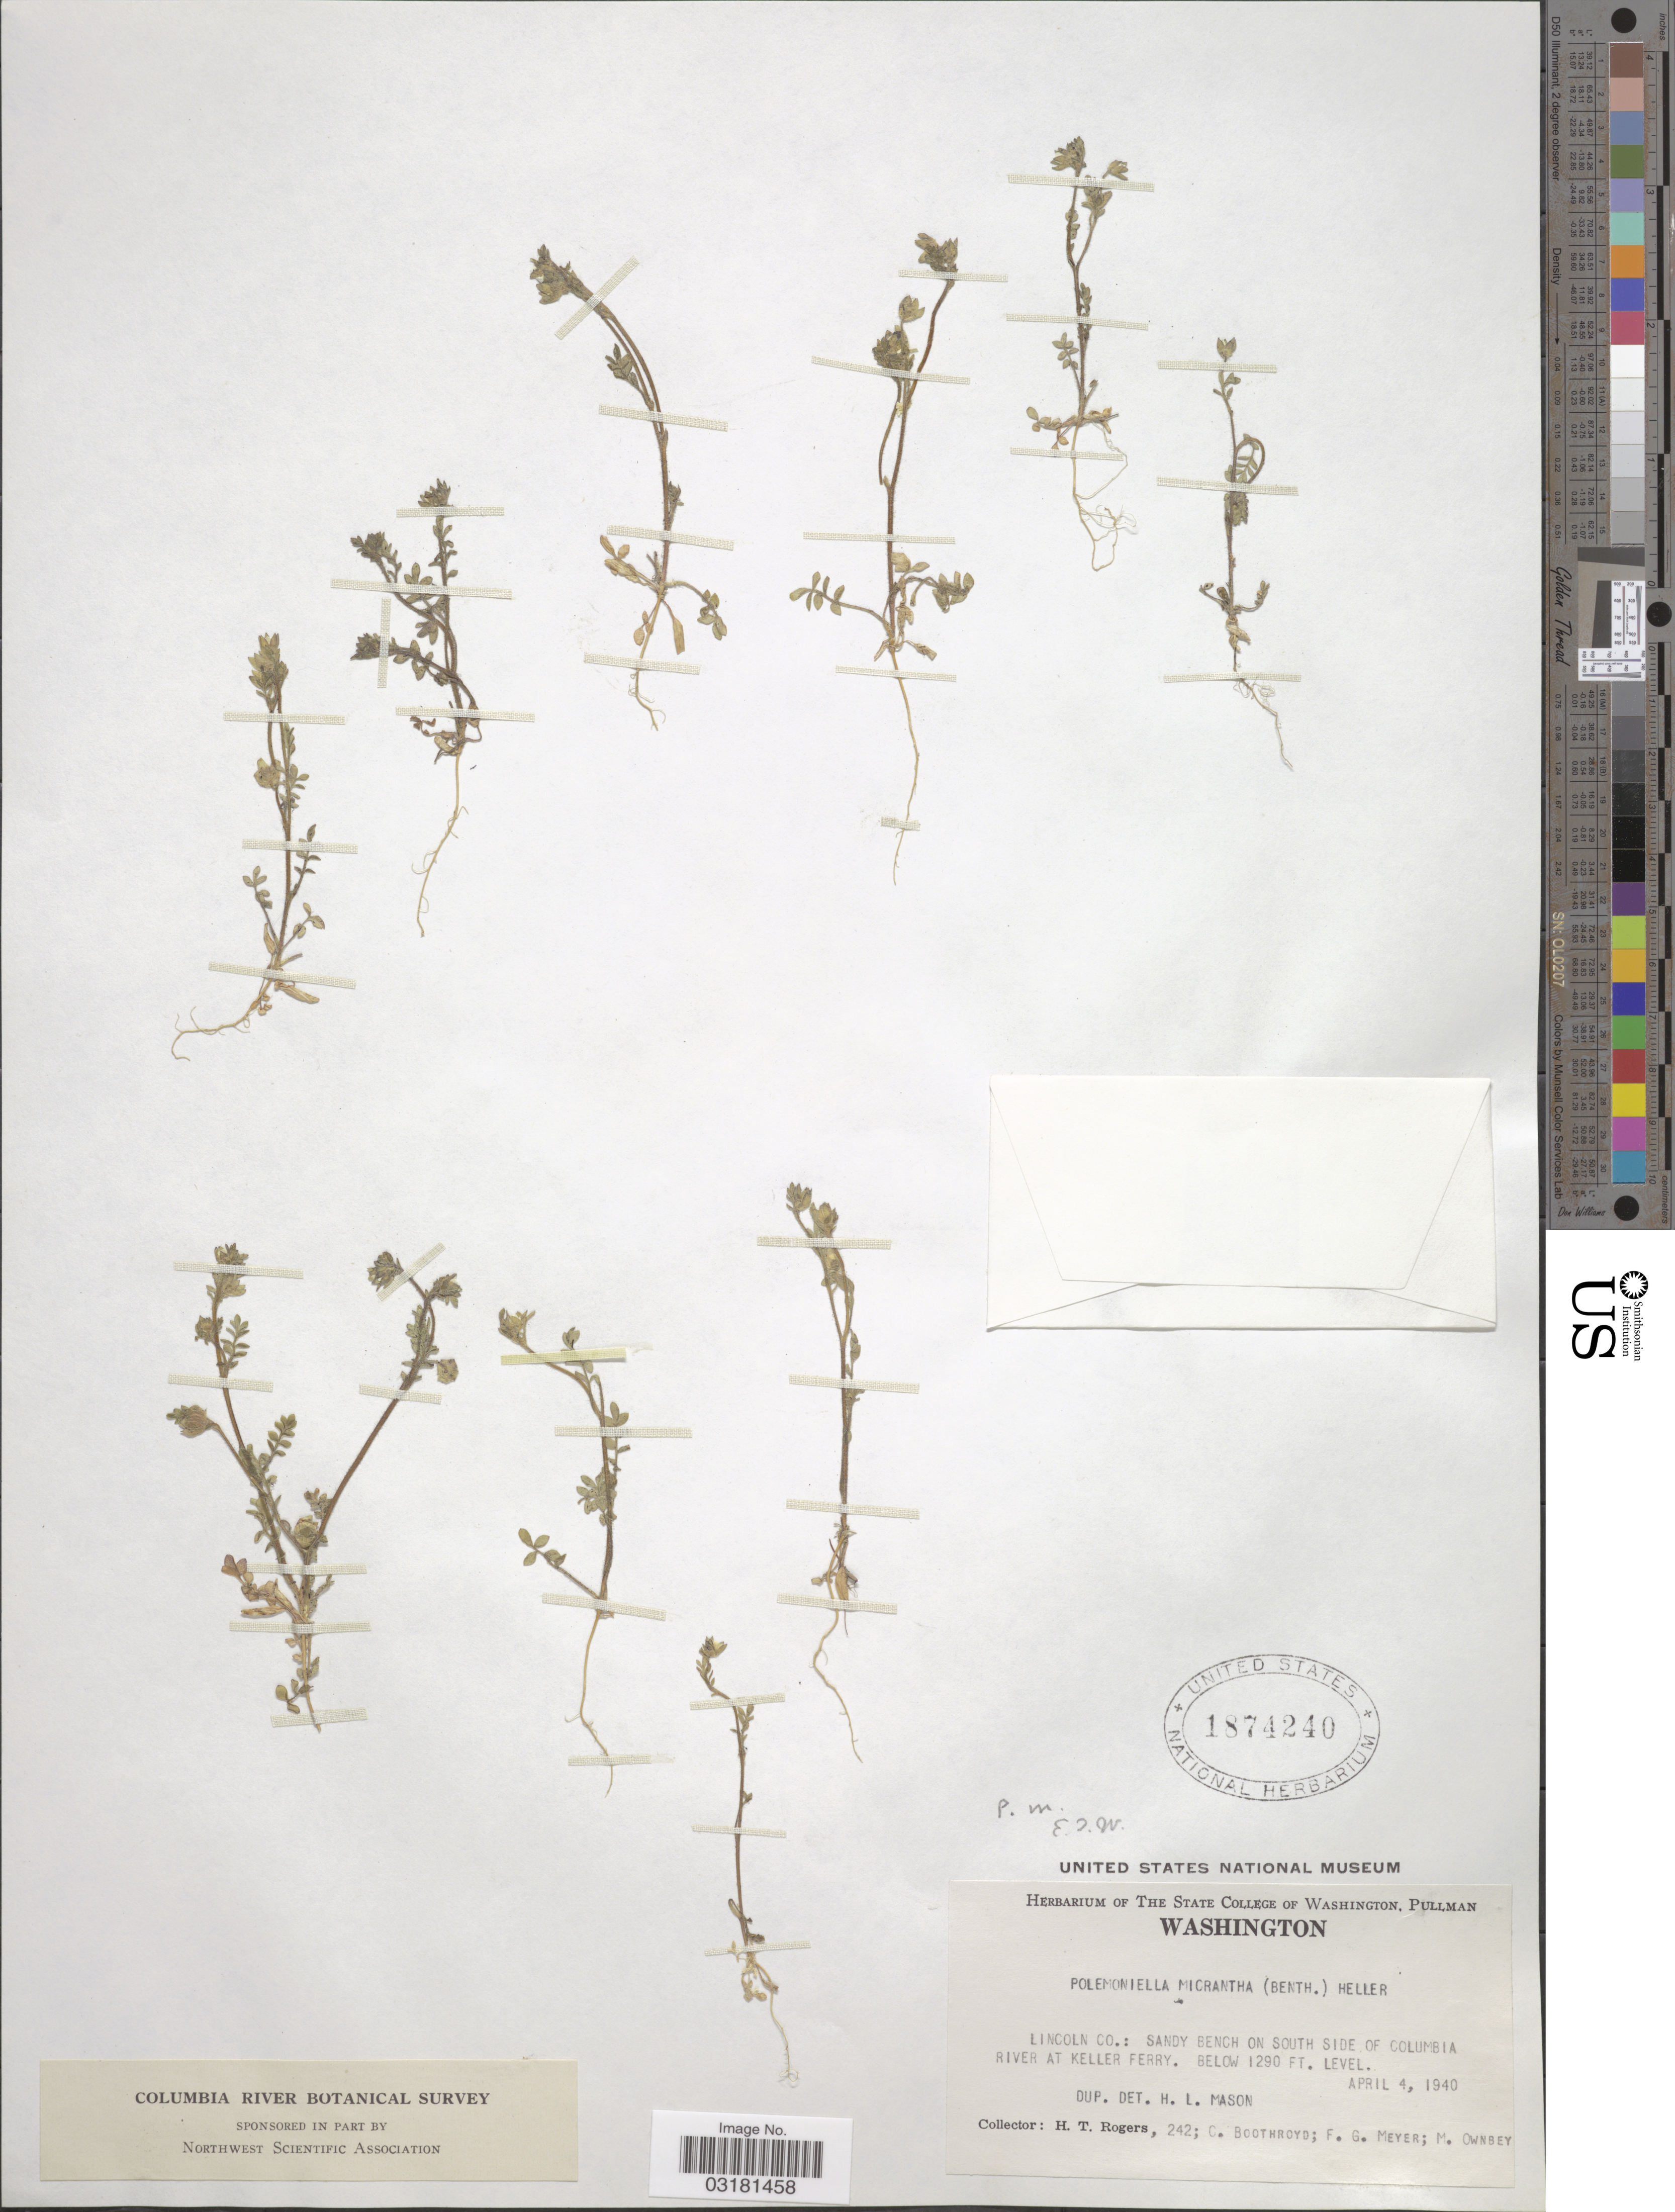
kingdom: Plantae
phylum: Tracheophyta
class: Magnoliopsida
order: Ericales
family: Polemoniaceae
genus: Polemonium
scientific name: Polemonium micranthum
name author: Benth.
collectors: H. Rogers, F. G. Meyer & M. Ownbey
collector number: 242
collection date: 1940-04-04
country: United States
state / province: Washington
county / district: Lincoln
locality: Lincoln Co.: sandy bench on South side of Columbia River at Keller Ferry.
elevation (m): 393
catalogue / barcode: US 1874240